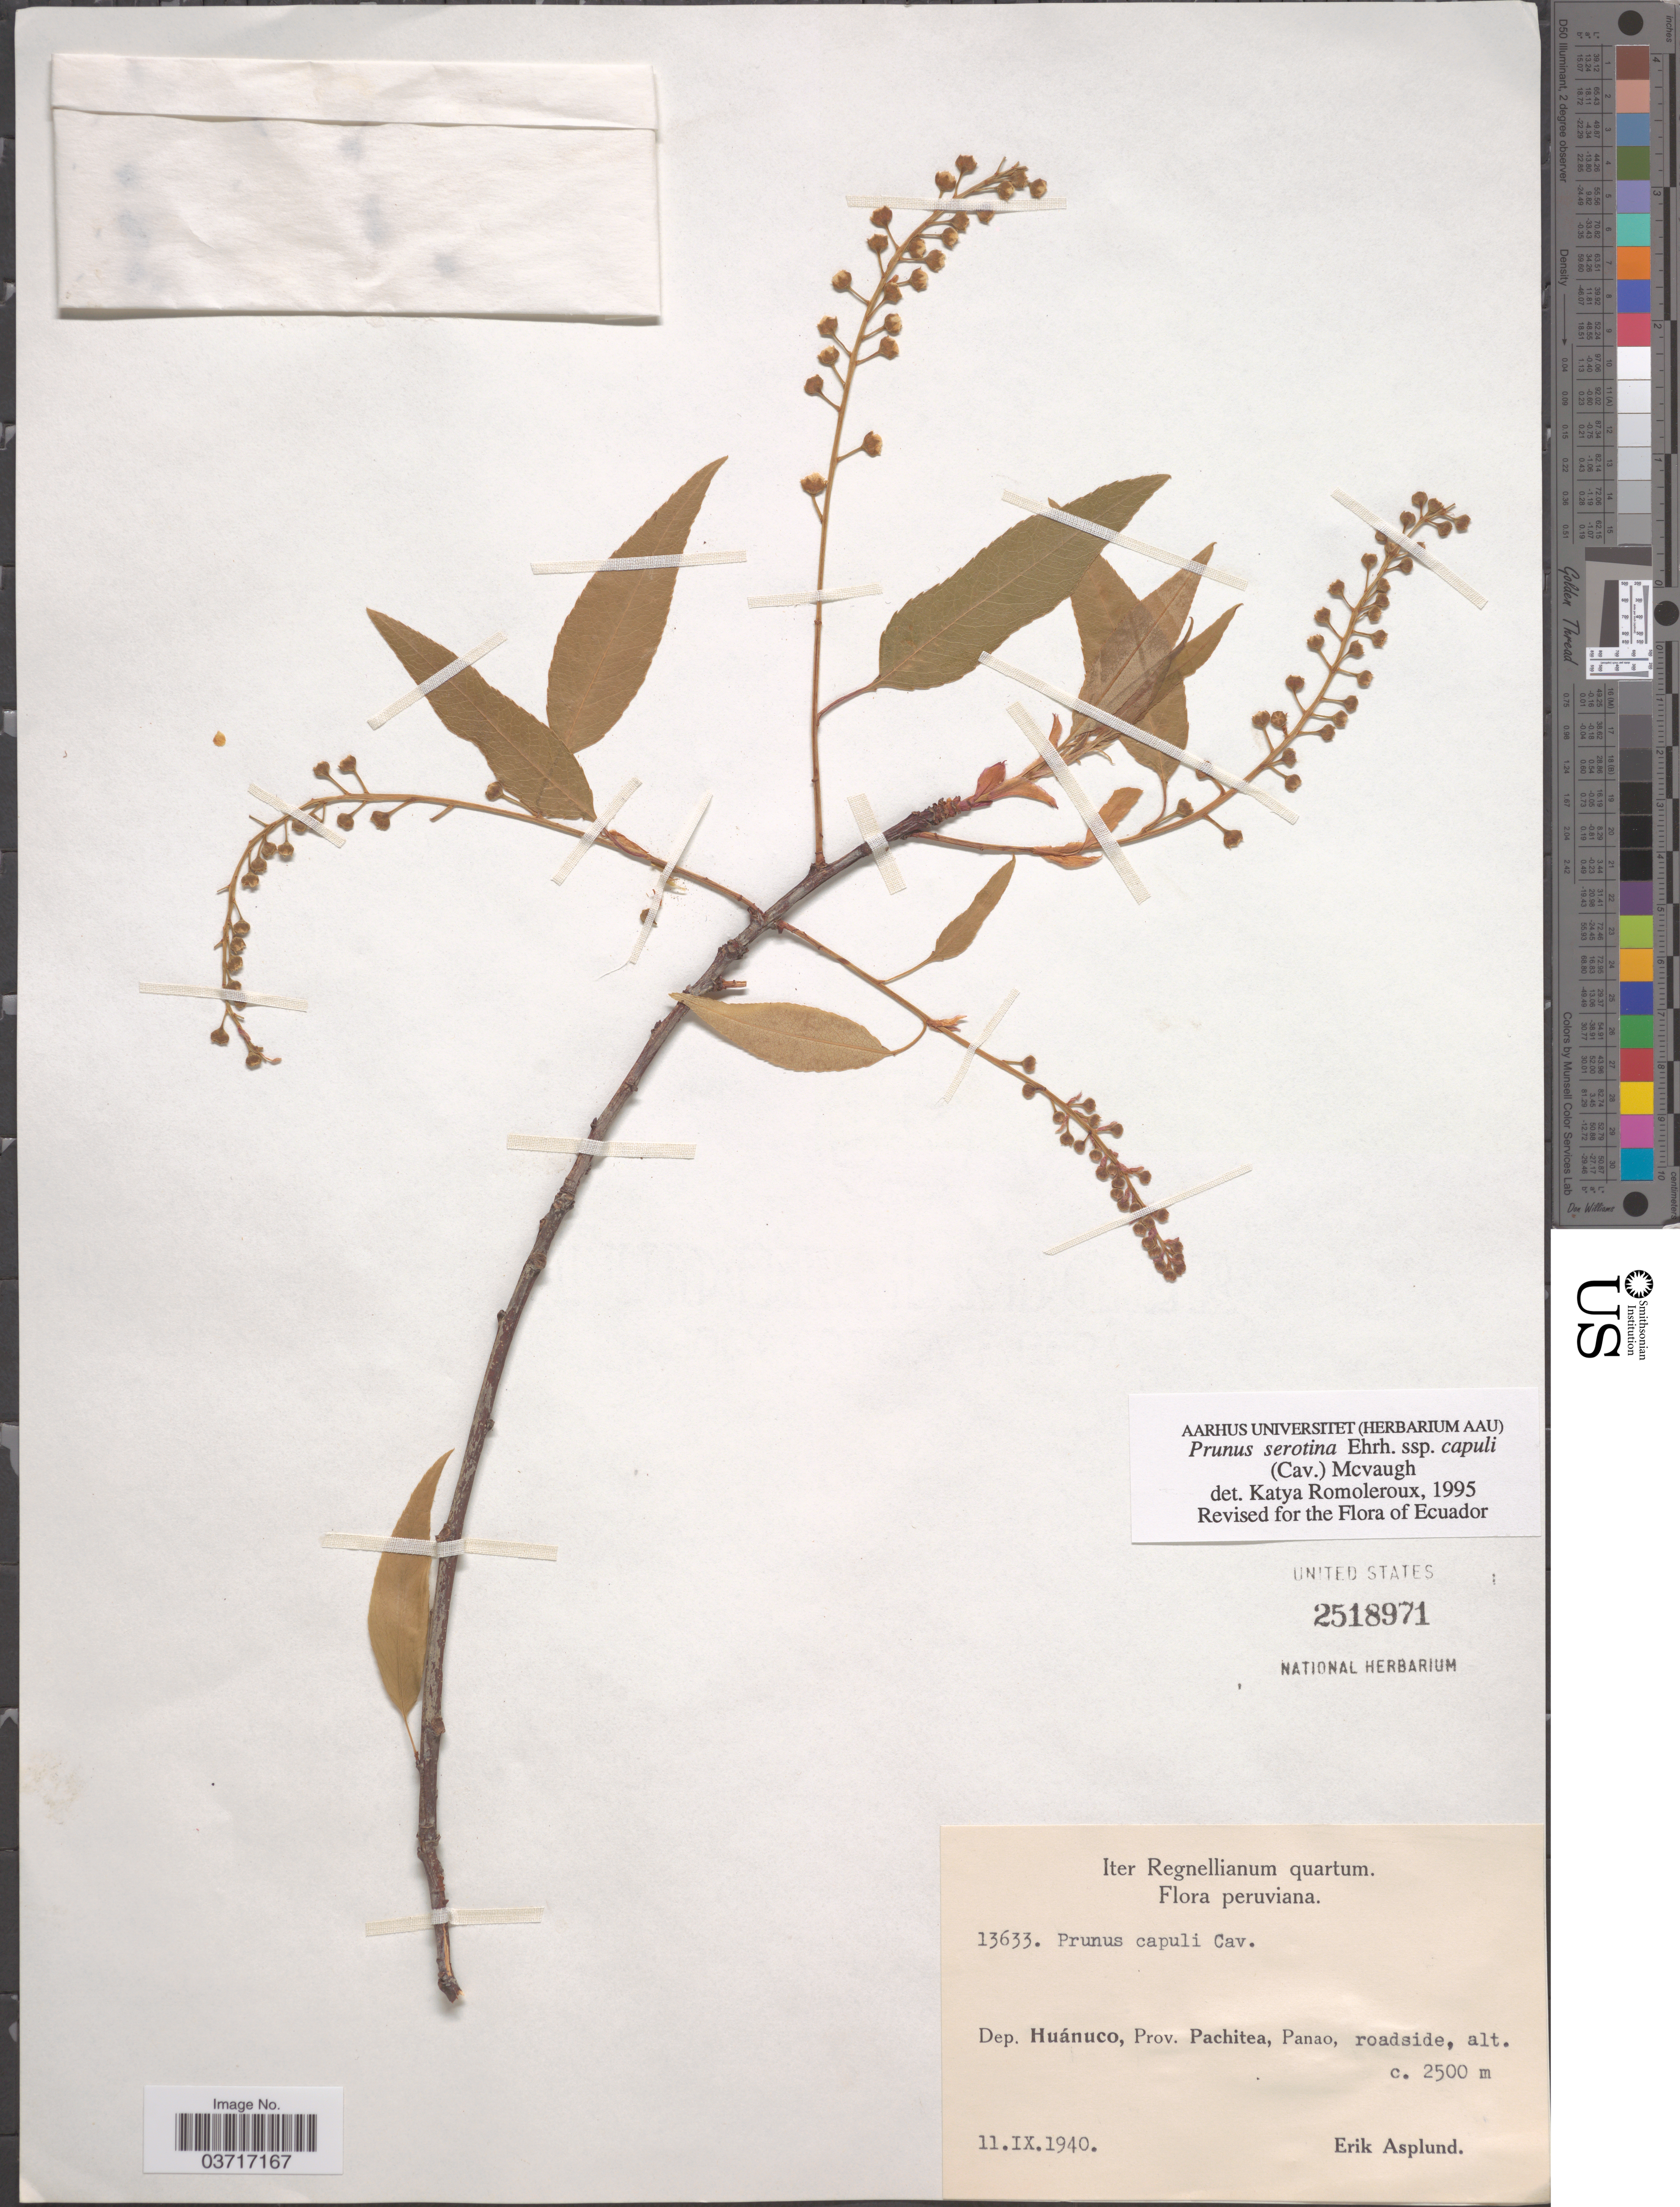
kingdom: Plantae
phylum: Tracheophyta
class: Magnoliopsida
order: Rosales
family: Rosaceae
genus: Prunus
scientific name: Prunus serotina subsp. capuli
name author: (Cav. ex Spreng.) McVaugh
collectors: E. Asplund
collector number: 13633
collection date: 1940-09-11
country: Peru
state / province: Huánuco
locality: Dep. Huánuco, Prov. Pachitea, Panao, roadside.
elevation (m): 2500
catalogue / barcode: US 2518971